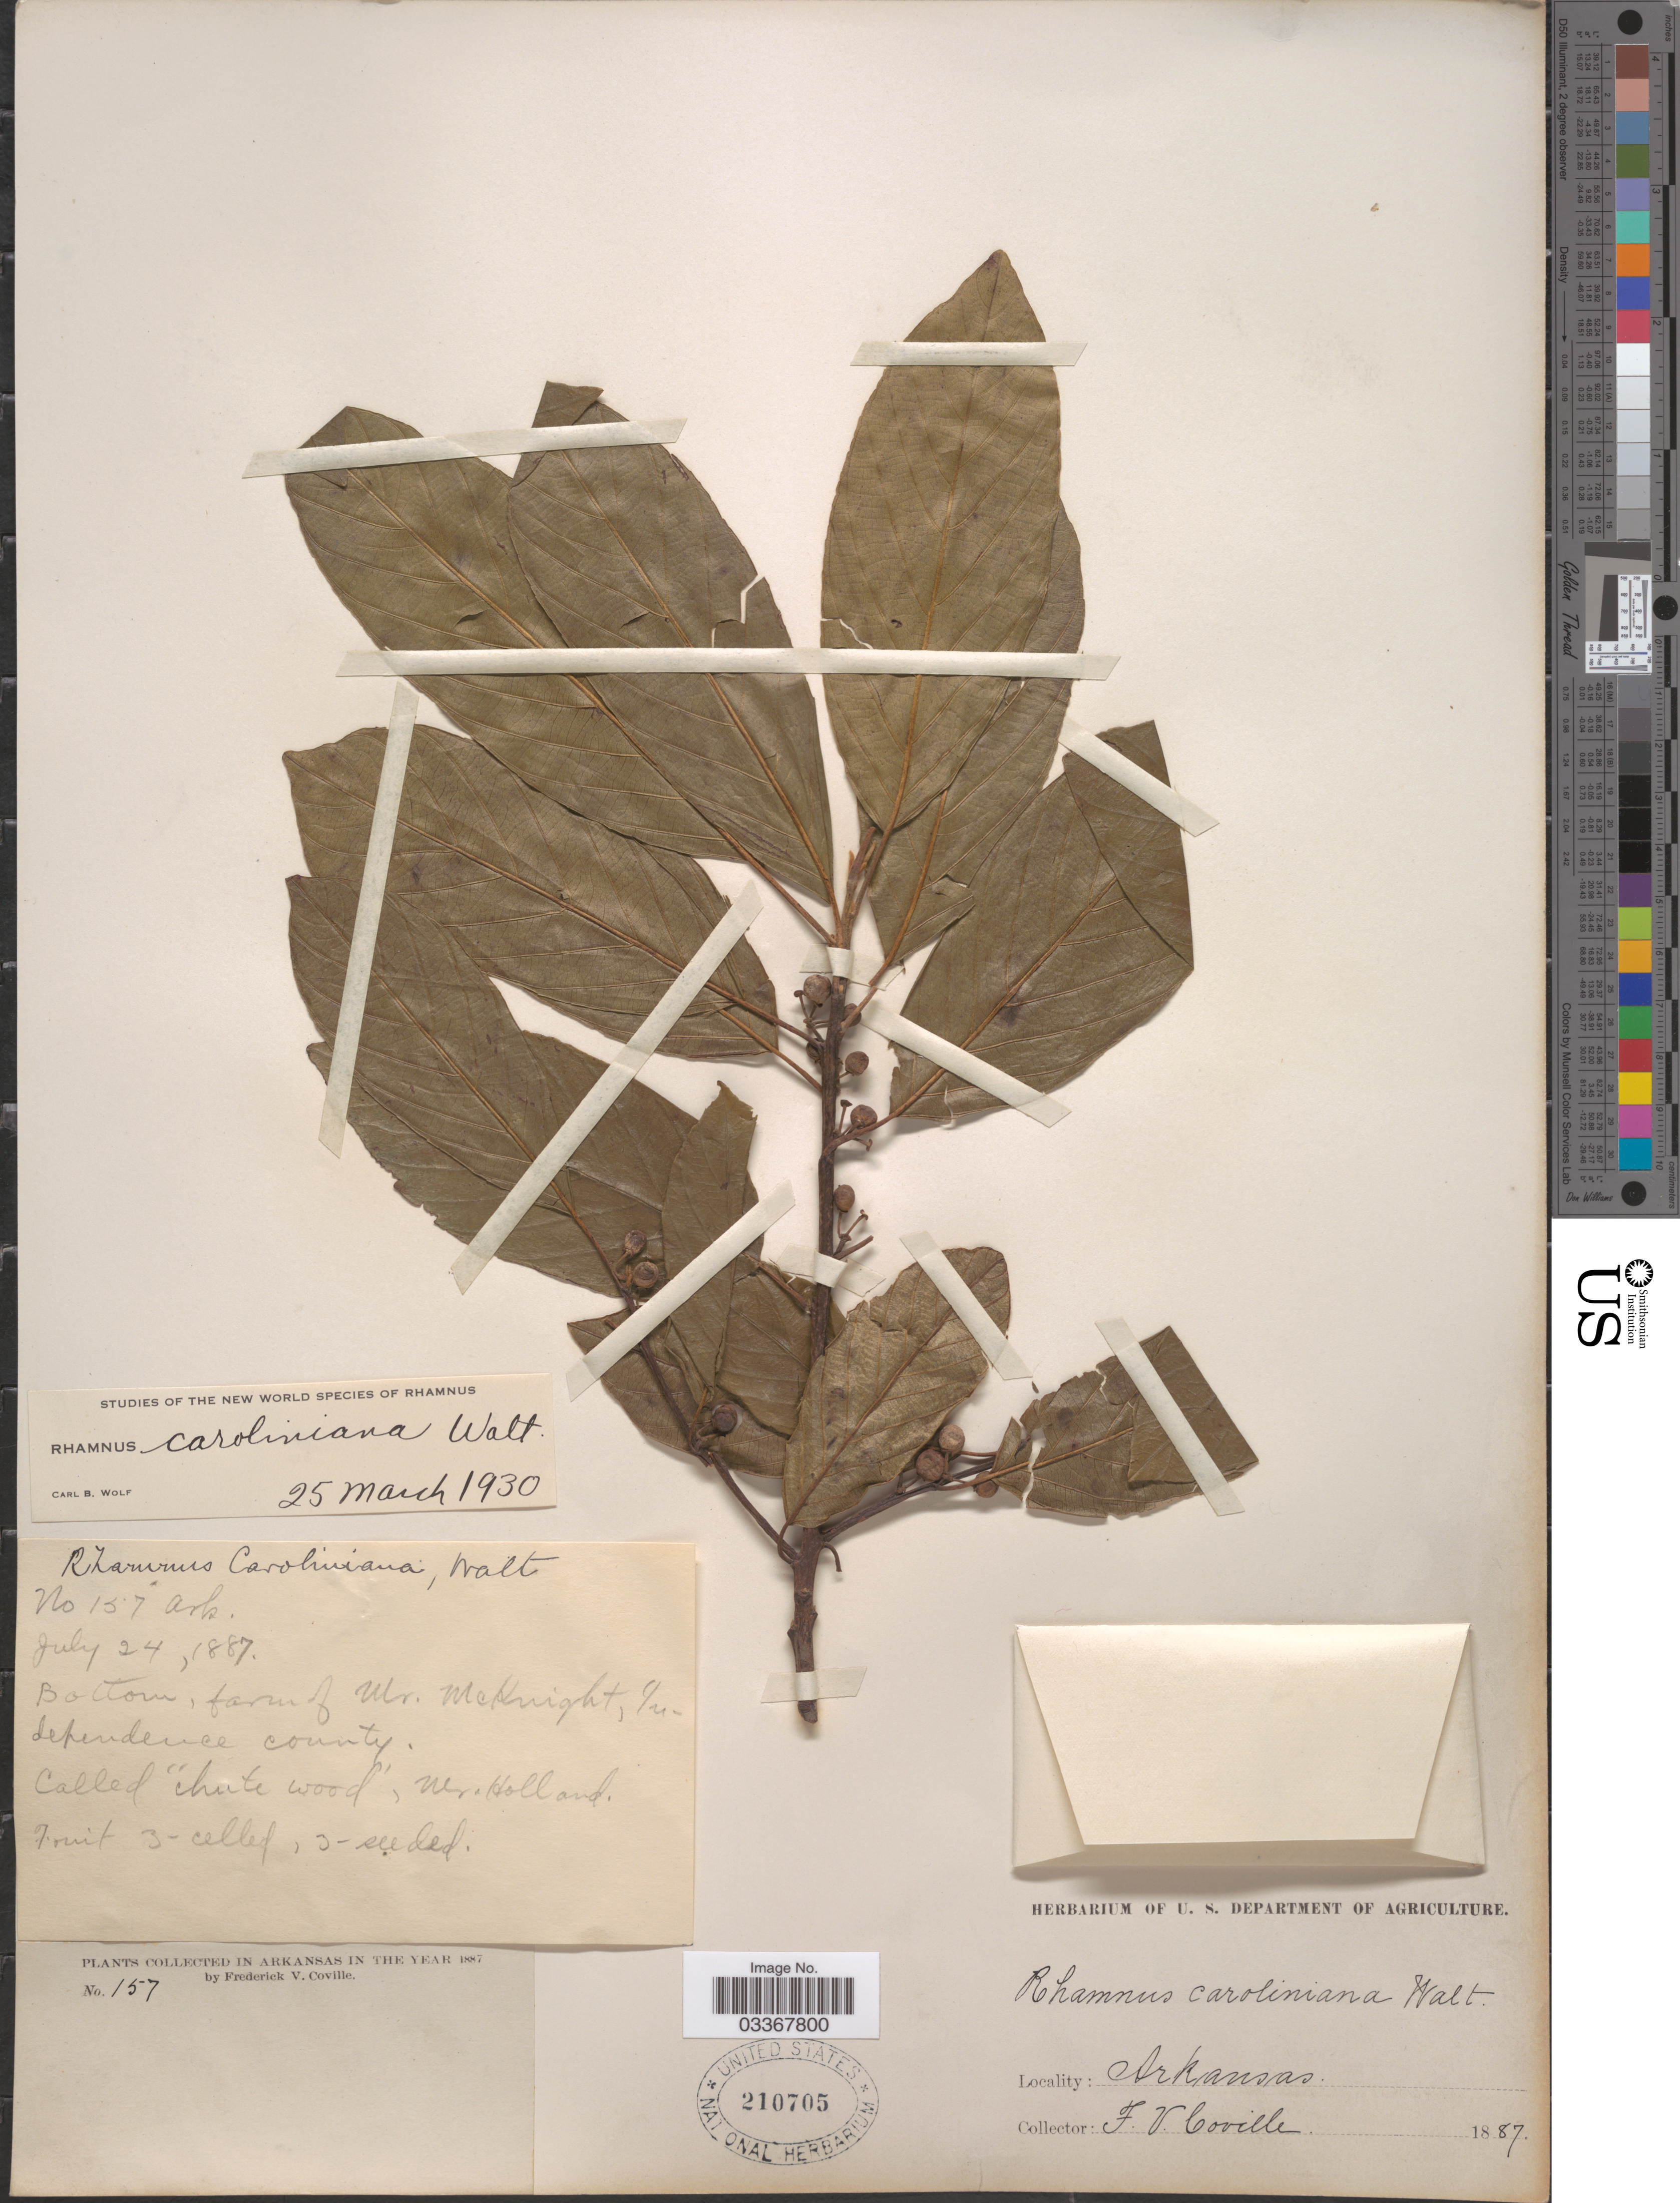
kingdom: Plantae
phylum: Tracheophyta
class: Magnoliopsida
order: Rosales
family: Rhamnaceae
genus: Frangula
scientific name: Frangula caroliniana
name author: (Walter) A. Gray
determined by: Strong, Mark T., (BOT), Smithsonian Institution - National Museum of Natural History (UNITED STATES)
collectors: F. V. Coville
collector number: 157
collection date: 1887-07-24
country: United States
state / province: Arkansas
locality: Bottom, farm of Mr. McKnight, Independence county.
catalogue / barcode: US 210705